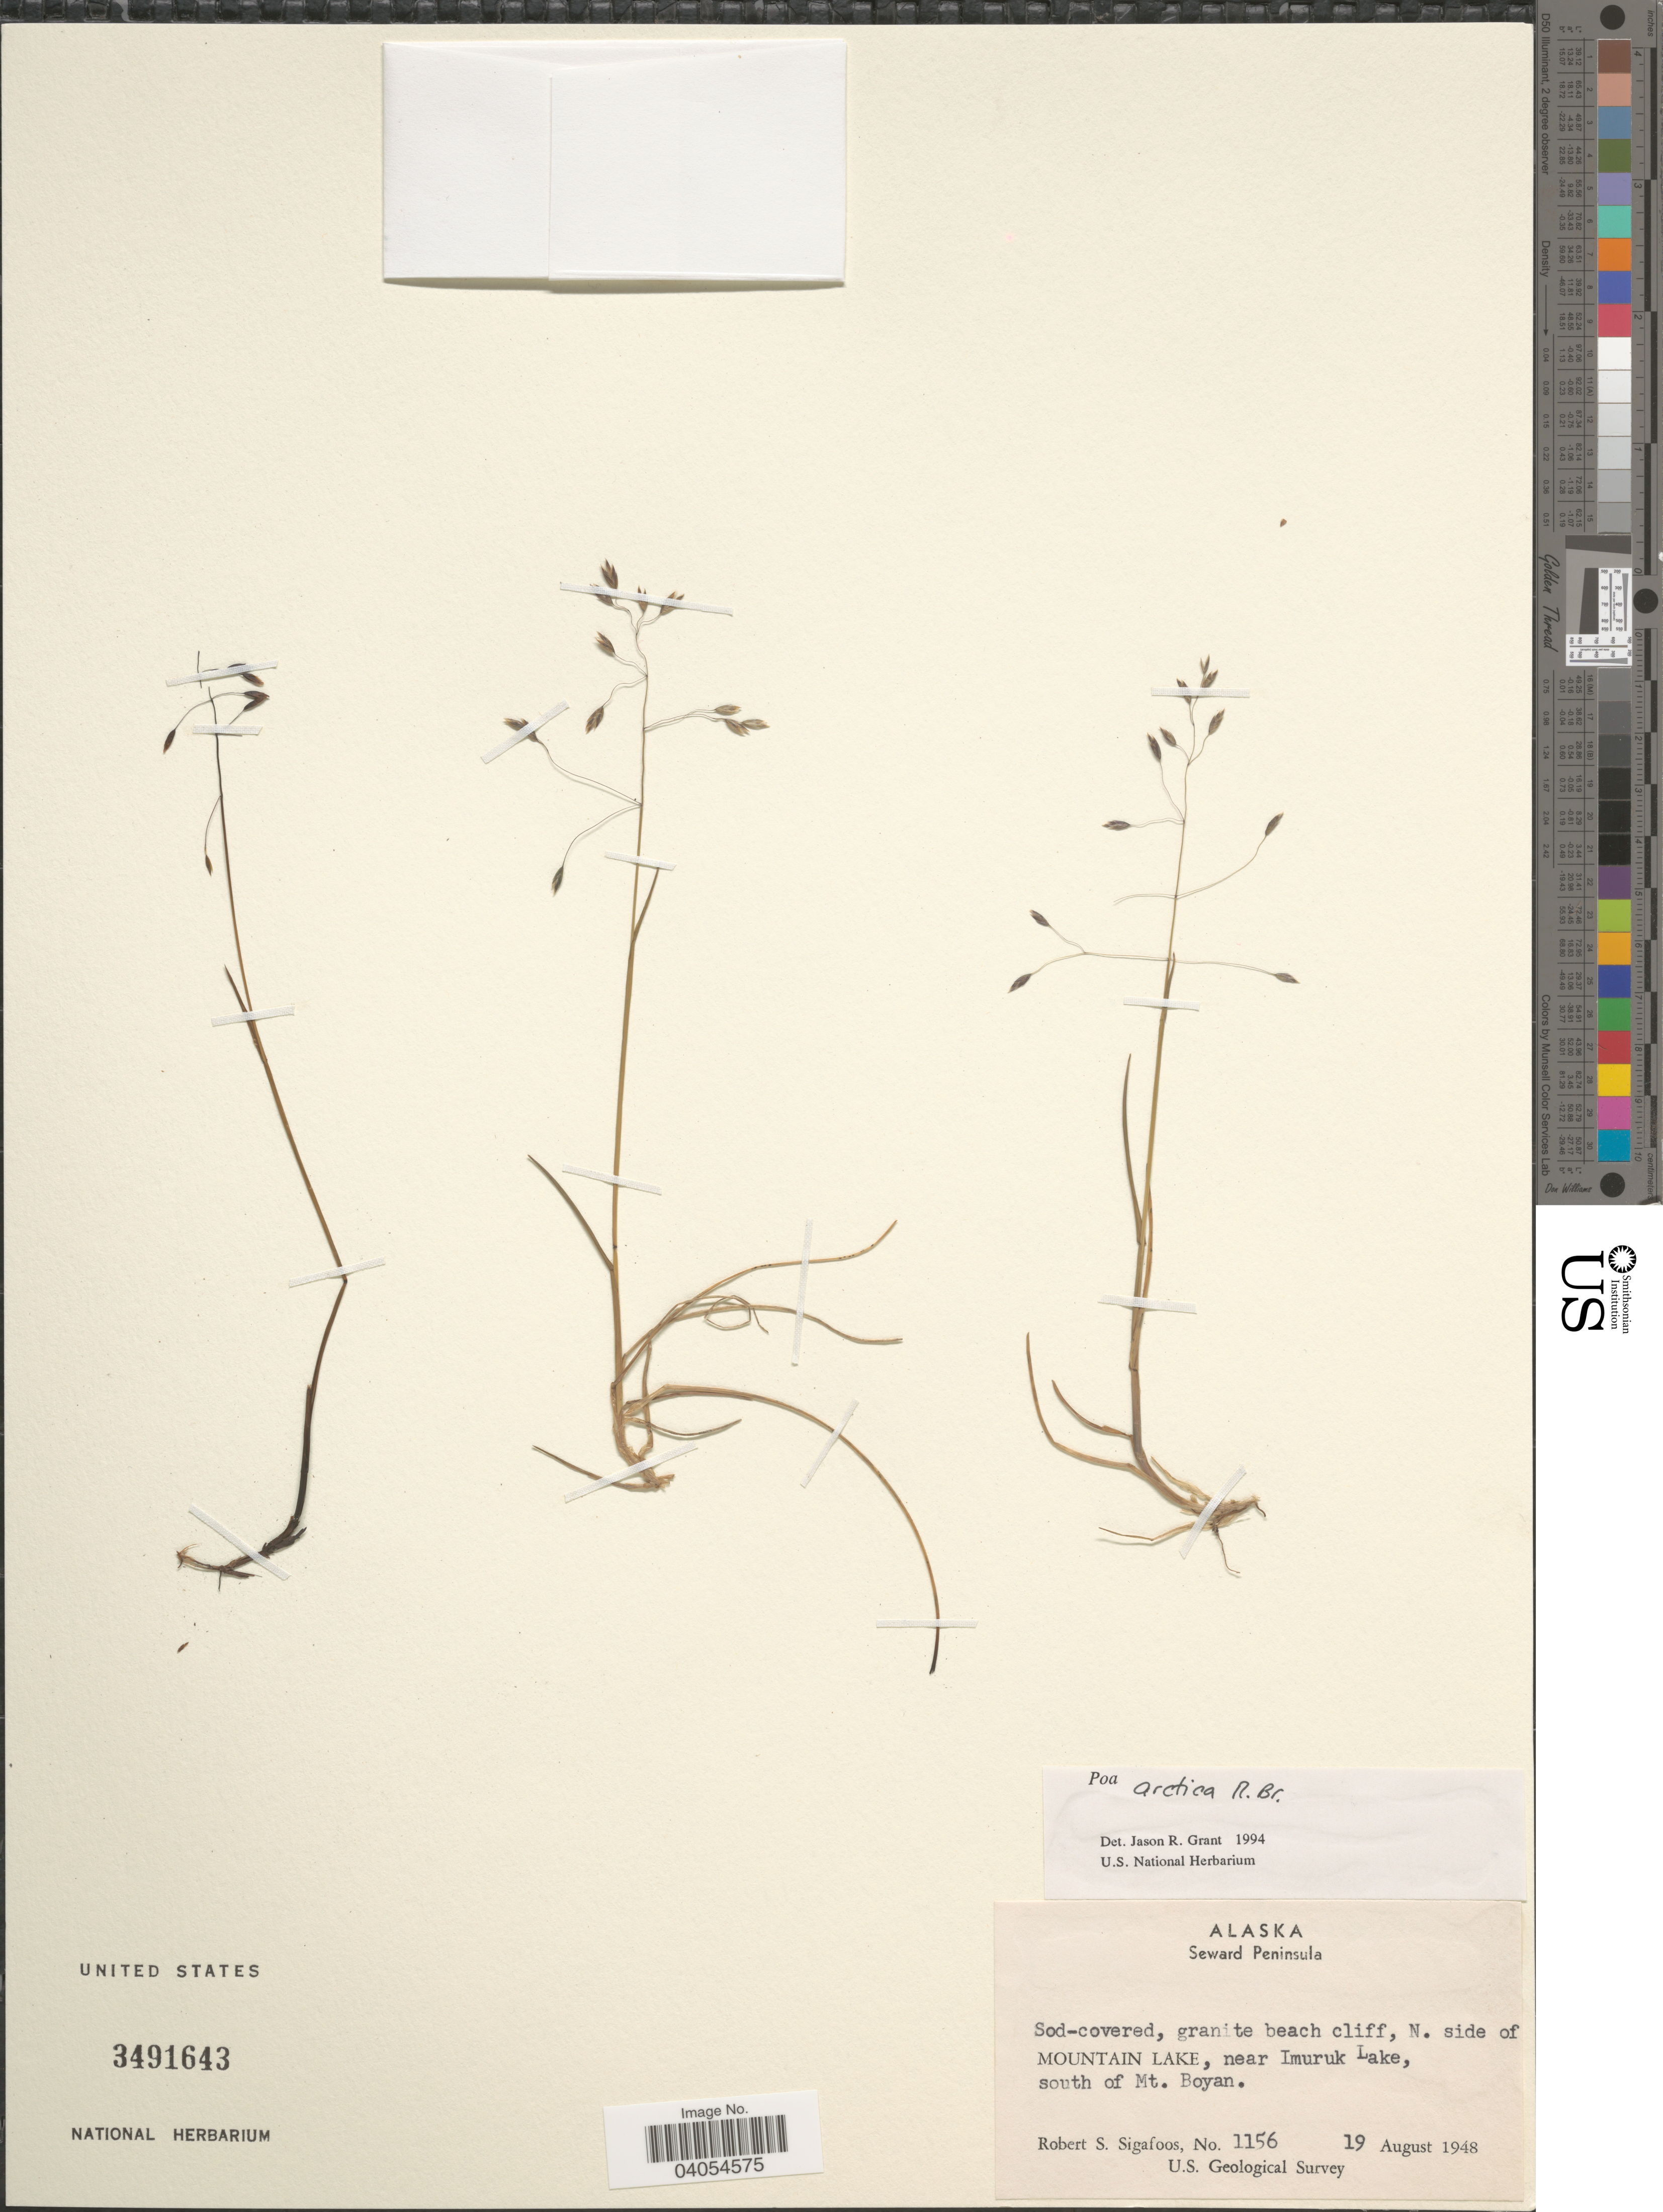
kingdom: Plantae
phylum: Tracheophyta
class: Liliopsida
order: Poales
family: Poaceae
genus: Poa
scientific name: Poa arctica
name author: R. Br.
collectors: R. Sigafoos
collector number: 1156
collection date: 1948-08-19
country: United States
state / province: Alaska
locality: Seward Peninsula. Sod-covered, granite beach cliff, N. side of Mountain Lake, near Imuruk Lake, south of Mt. Boyan.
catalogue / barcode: US 3491643